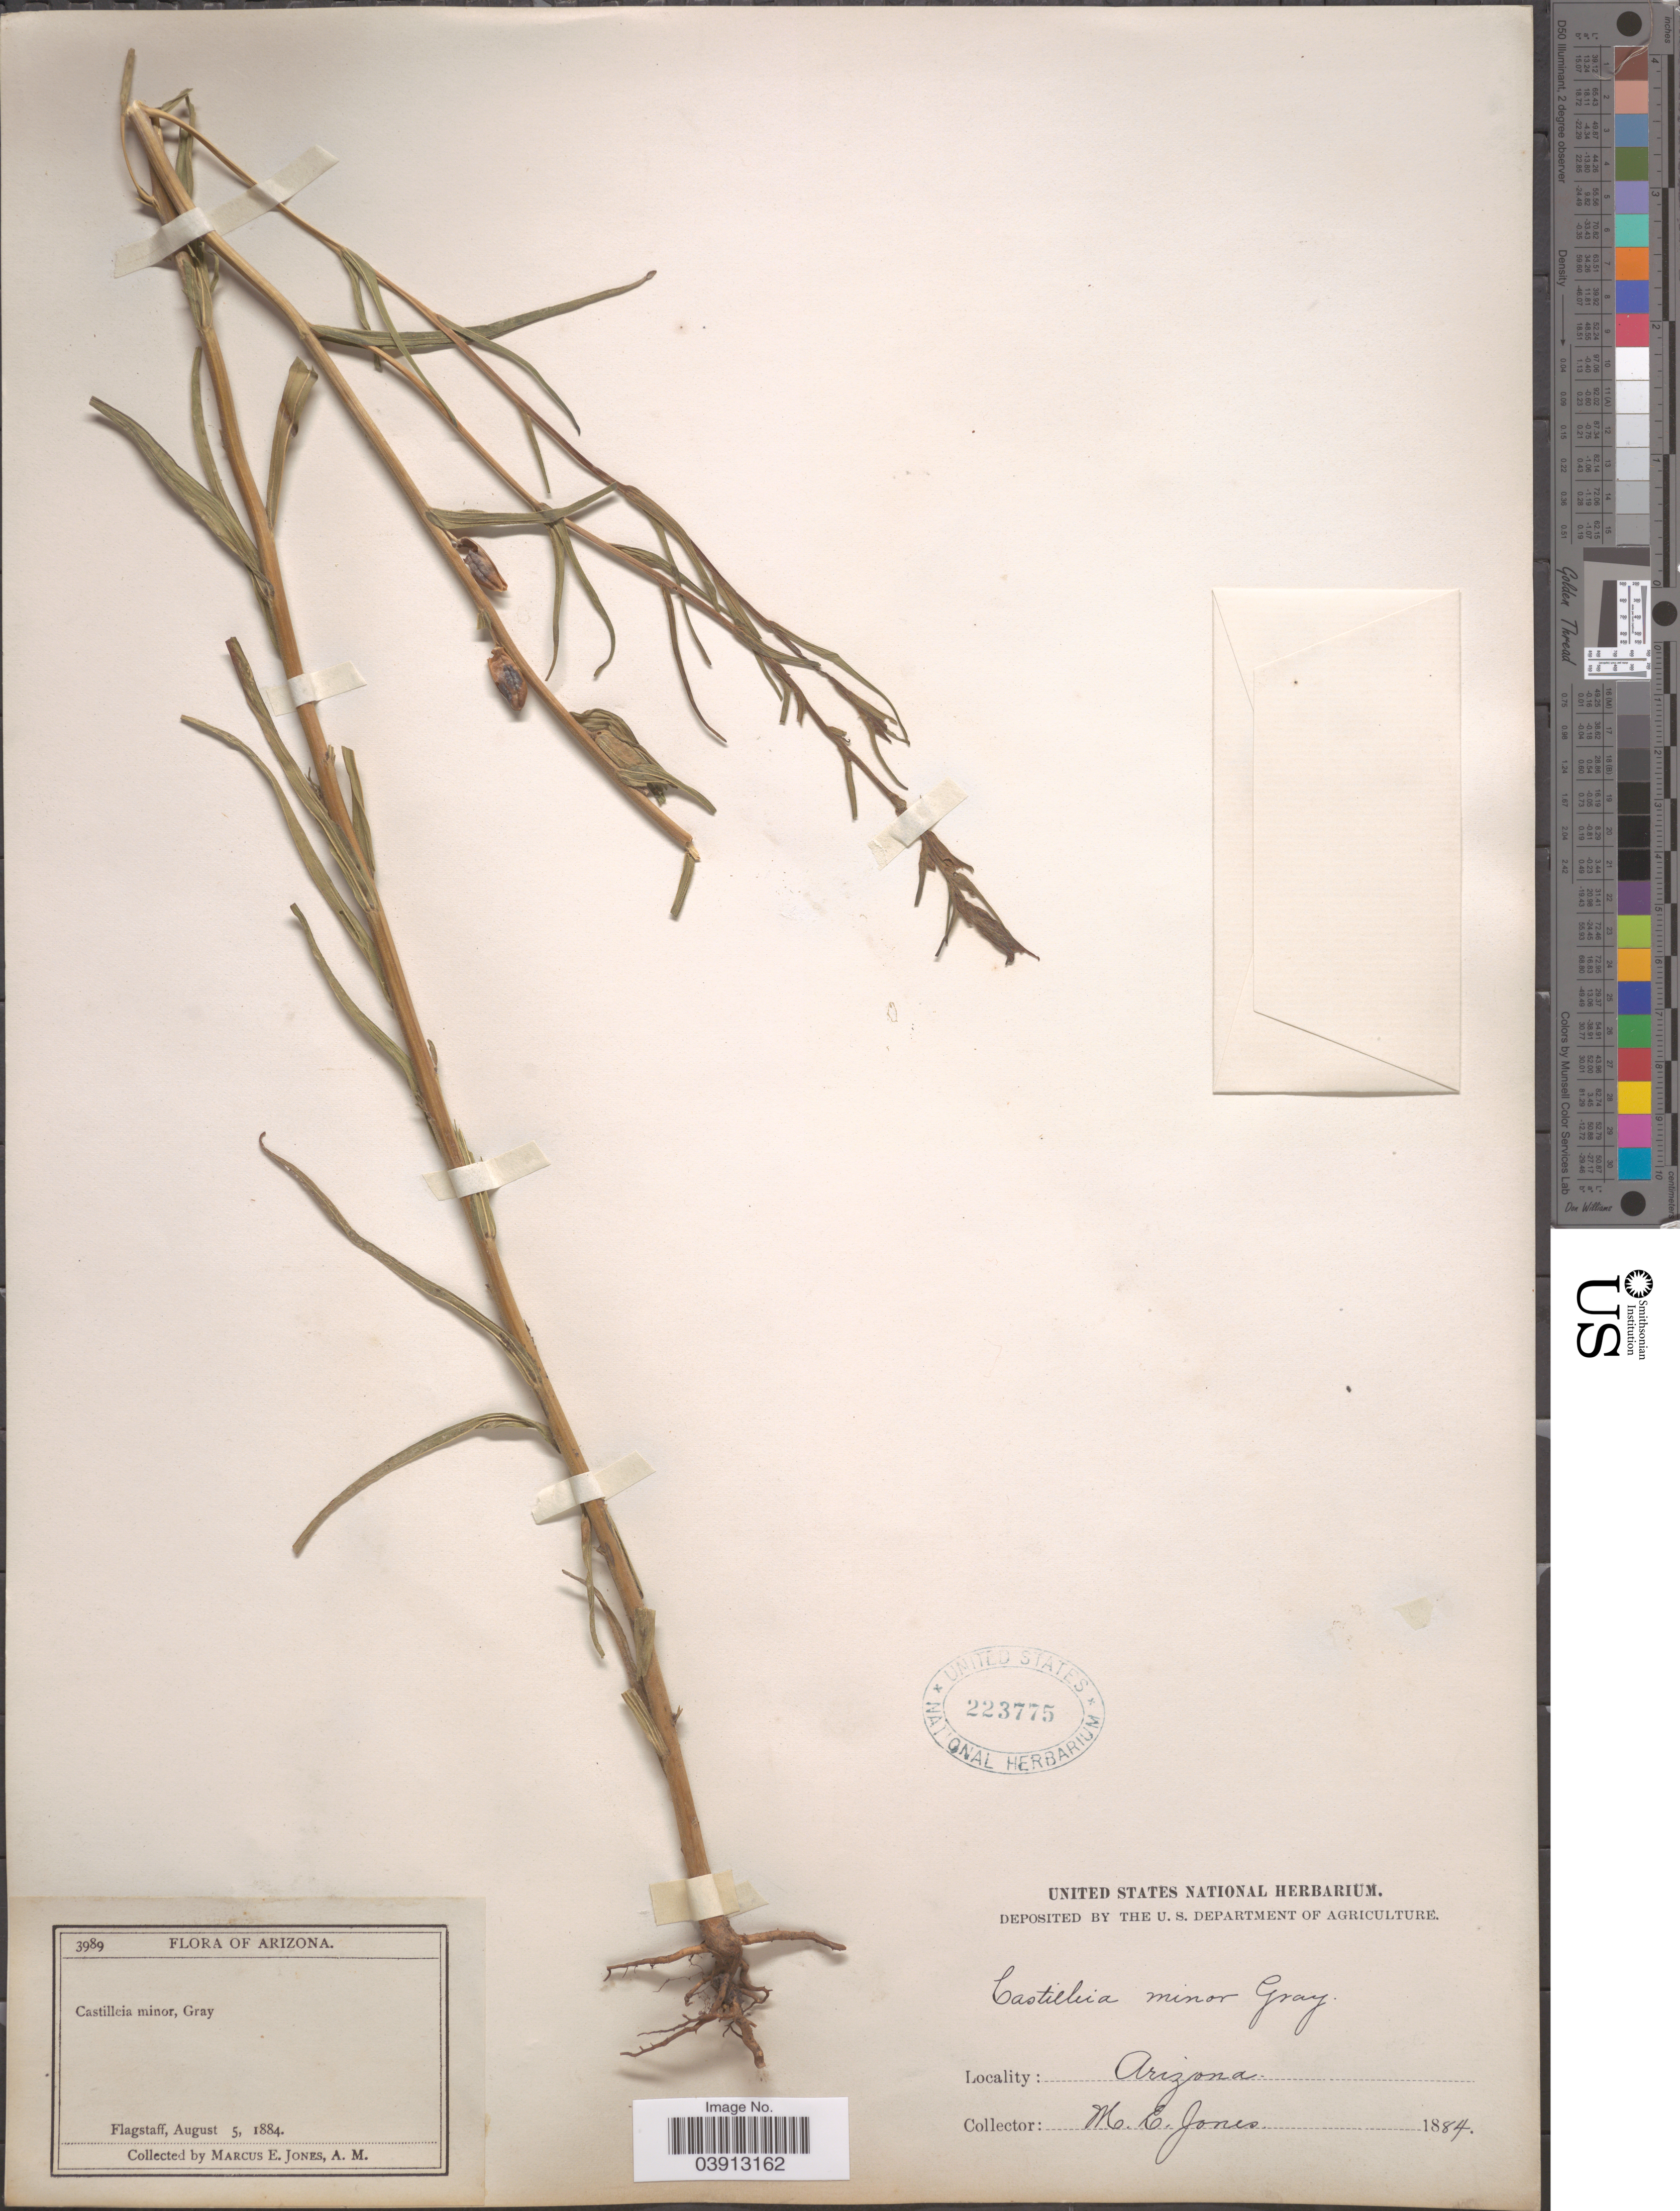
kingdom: Plantae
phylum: Tracheophyta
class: Magnoliopsida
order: Lamiales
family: Orobanchaceae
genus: Castilleja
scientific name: Castilleja minor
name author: A. Gray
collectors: M. E. Jones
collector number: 3989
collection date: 1884-08-05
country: United States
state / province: Arizona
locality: Flagstaff.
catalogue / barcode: US 223775